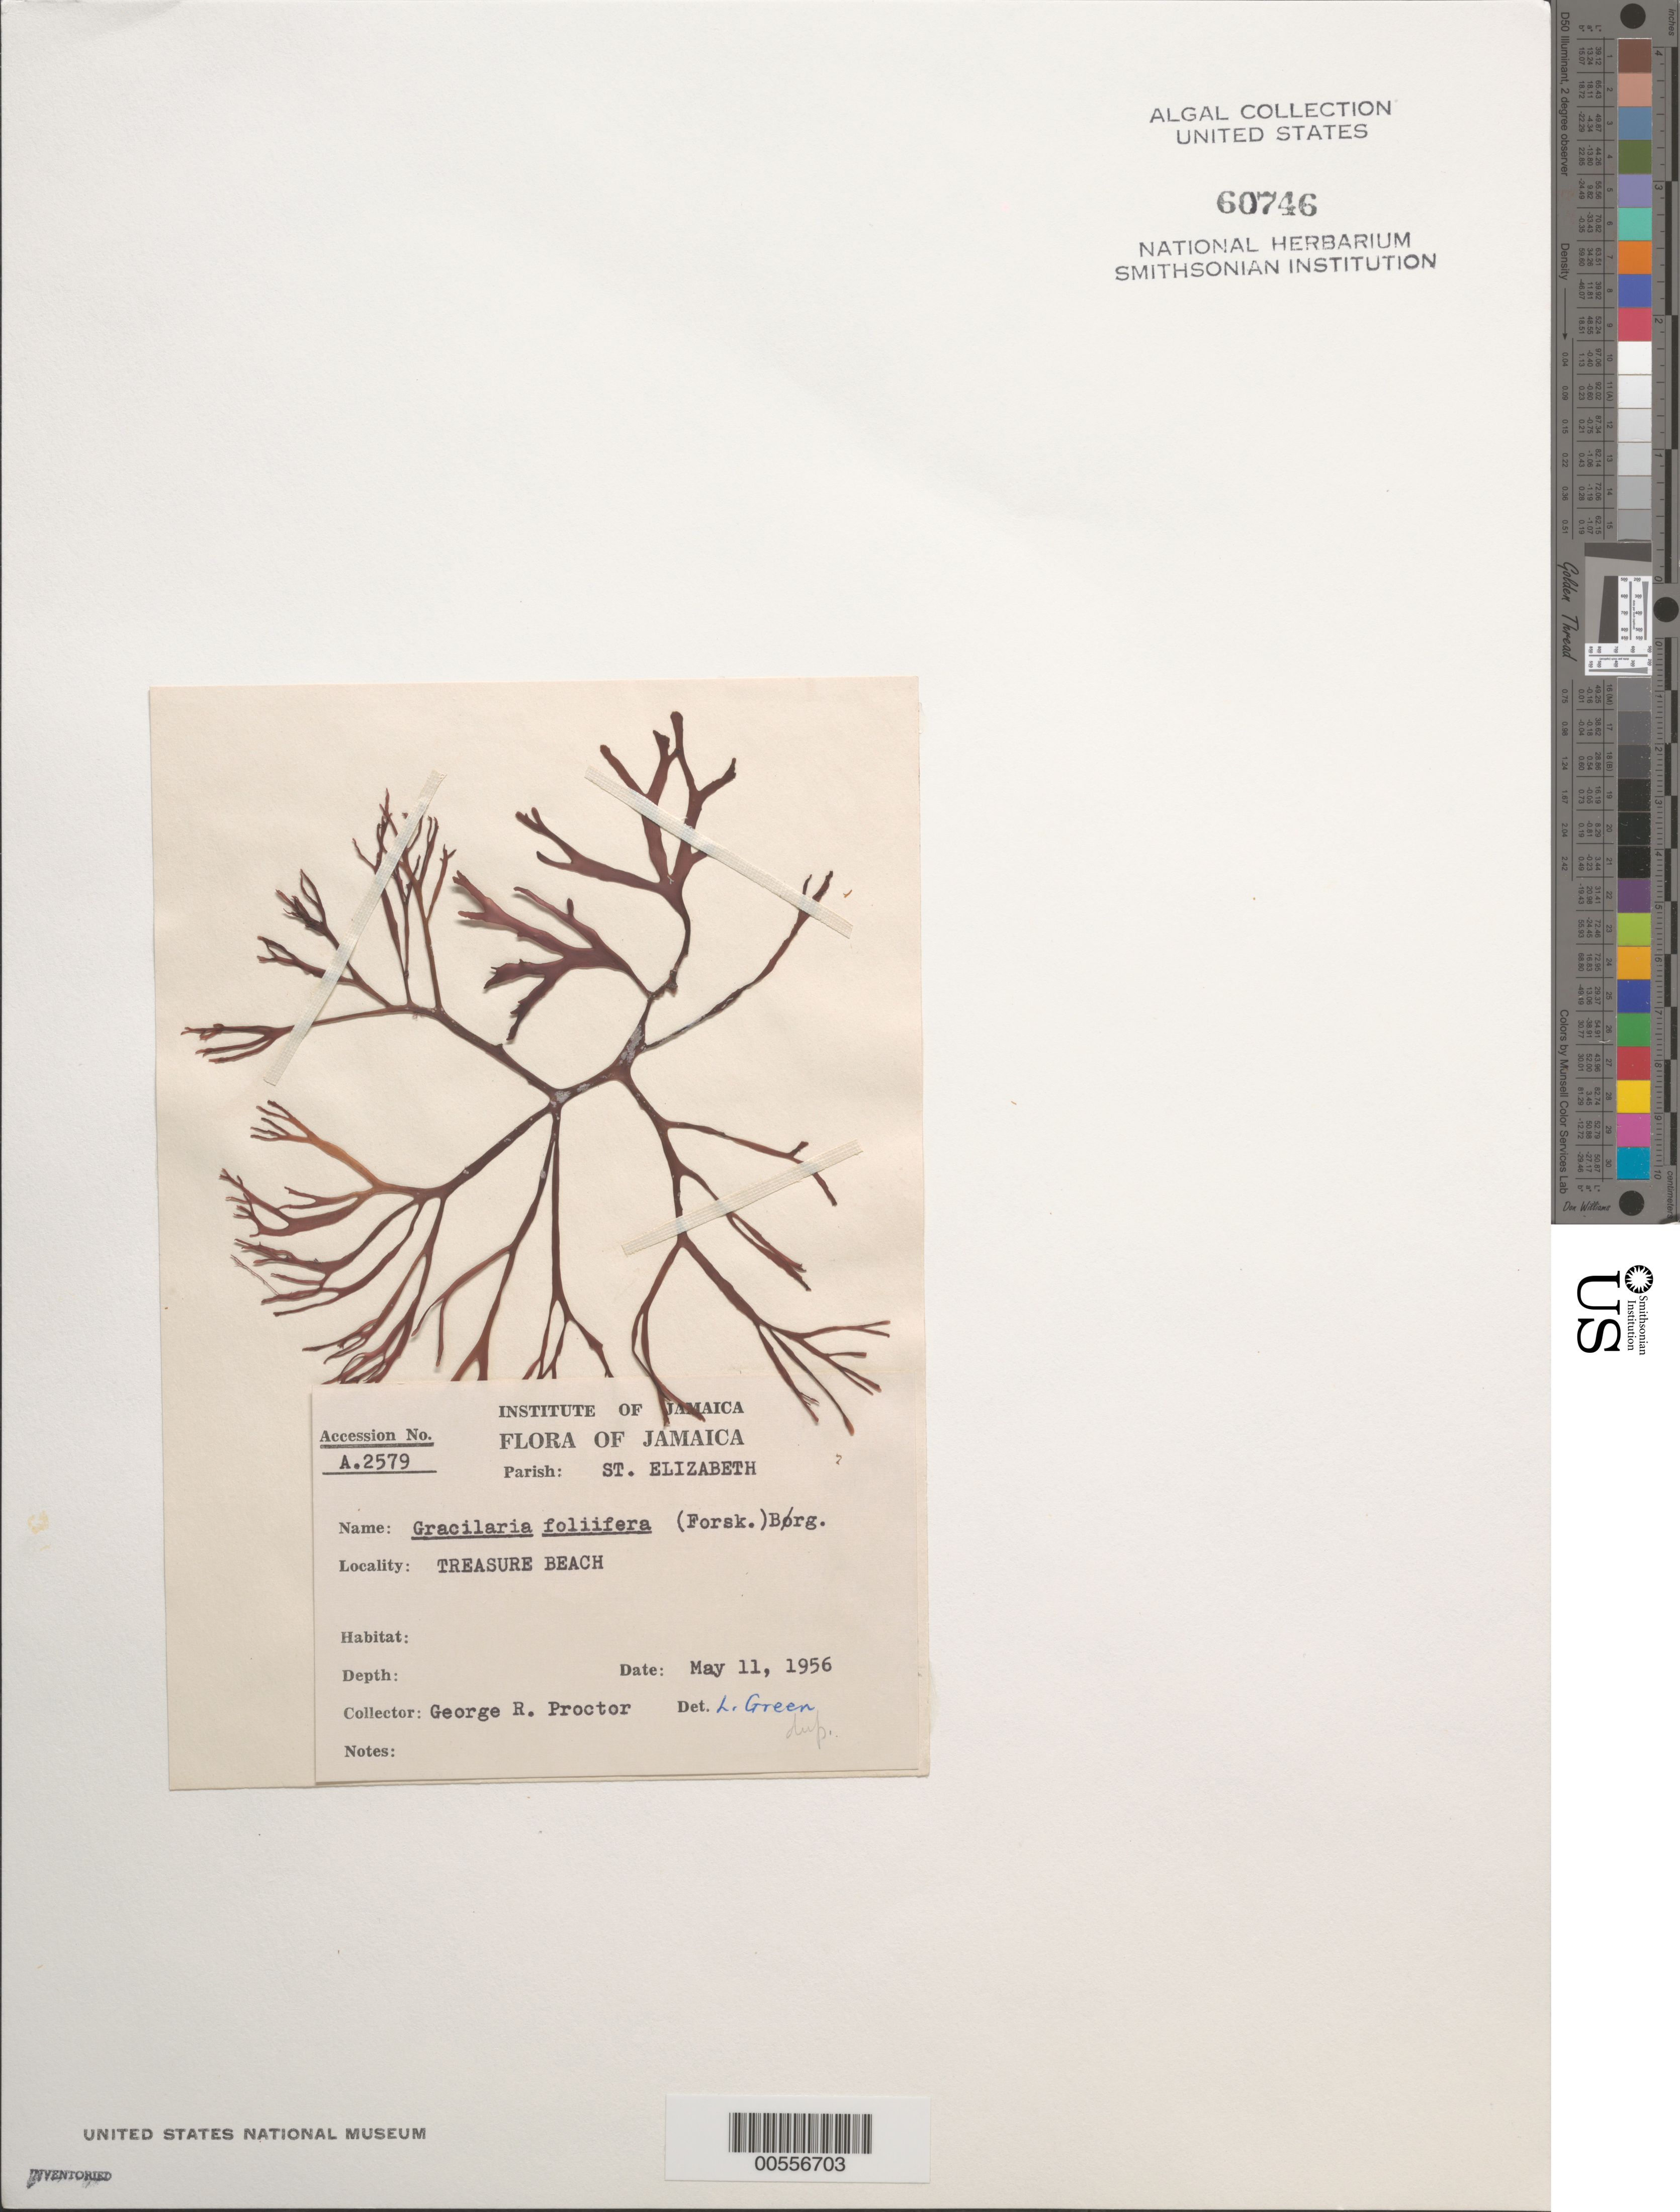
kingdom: Plantae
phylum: Rhodophyta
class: Florideophyceae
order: Gracilariales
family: Gracilariaceae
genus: Gracilaria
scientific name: Gracilaria foliifera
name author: (Forssk.) Børgesen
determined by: Green, L.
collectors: G. R. Proctor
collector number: A.2579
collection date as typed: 11 May 1956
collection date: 1956-05-11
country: Jamaica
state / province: Saint Elizabeth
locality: Treasure beach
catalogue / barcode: US 60746